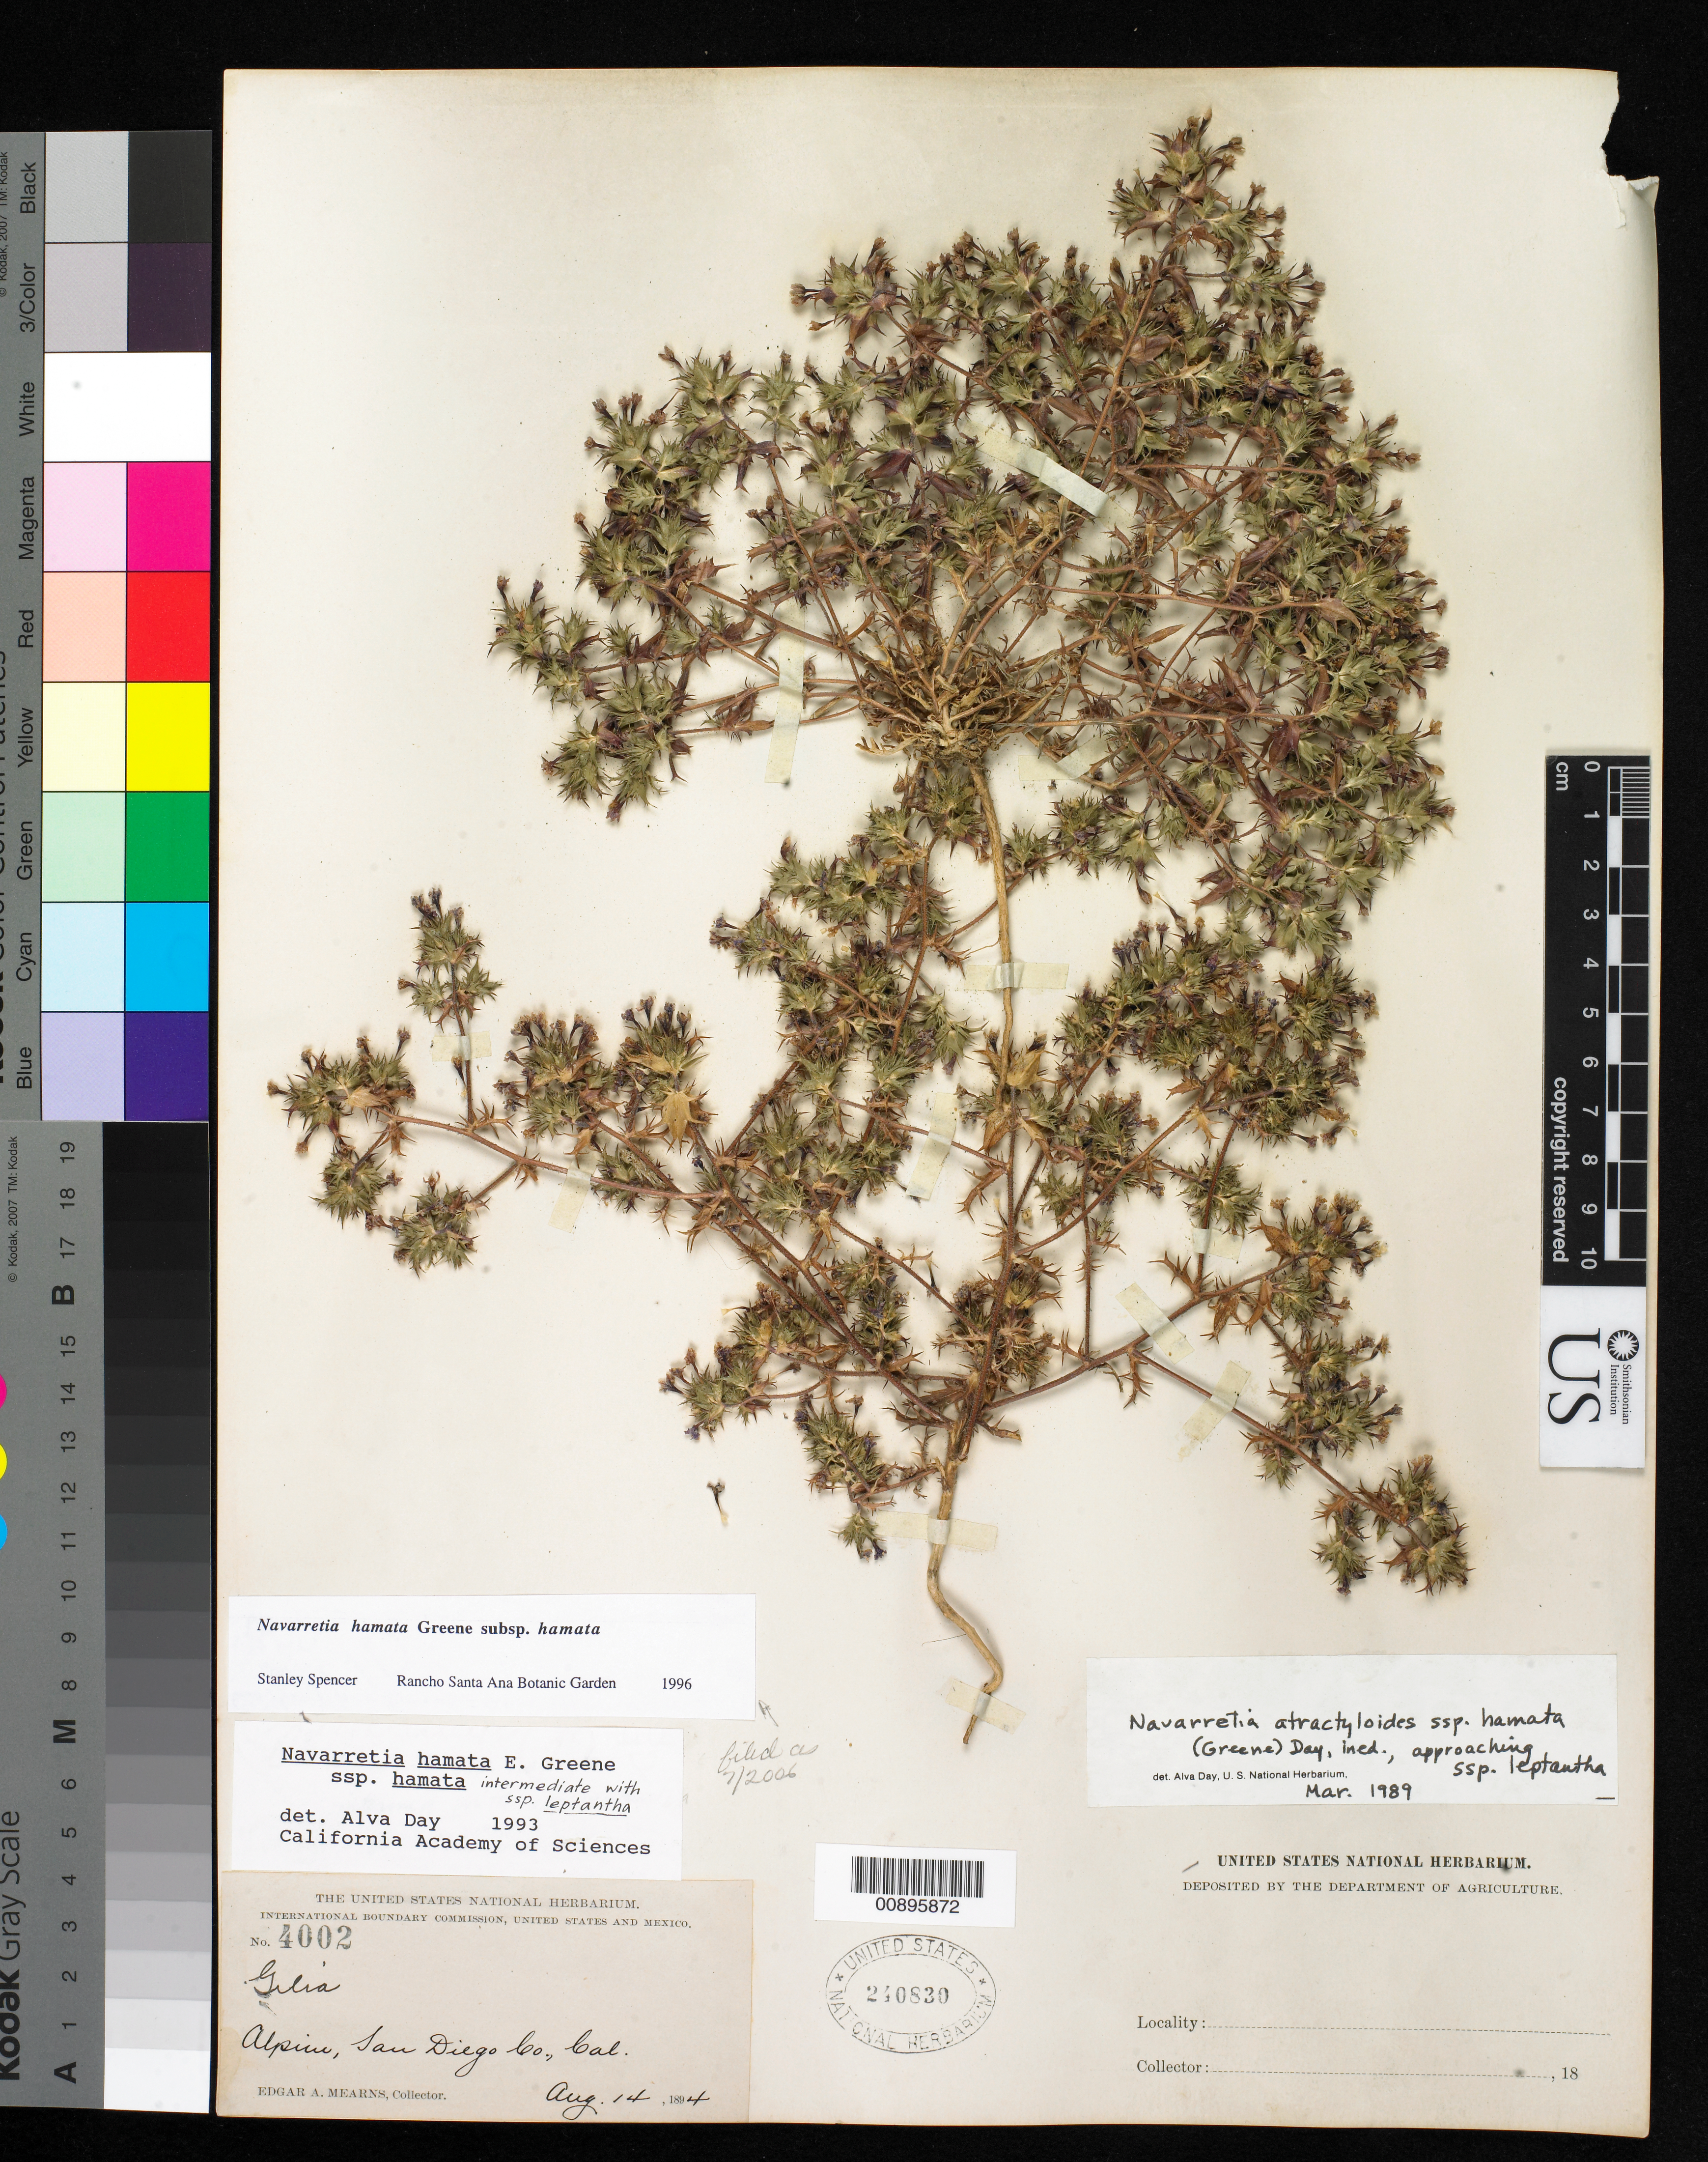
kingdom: Plantae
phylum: Tracheophyta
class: Magnoliopsida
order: Ericales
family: Polemoniaceae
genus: Navarretia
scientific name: Navarretia hamata subsp. hamata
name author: Greene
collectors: E. A. Mearns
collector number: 4002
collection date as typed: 14 Aug 1894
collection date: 1894-08-14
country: United States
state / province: California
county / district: San Diego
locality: Alpine, San Diego County, California.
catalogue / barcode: US 240830